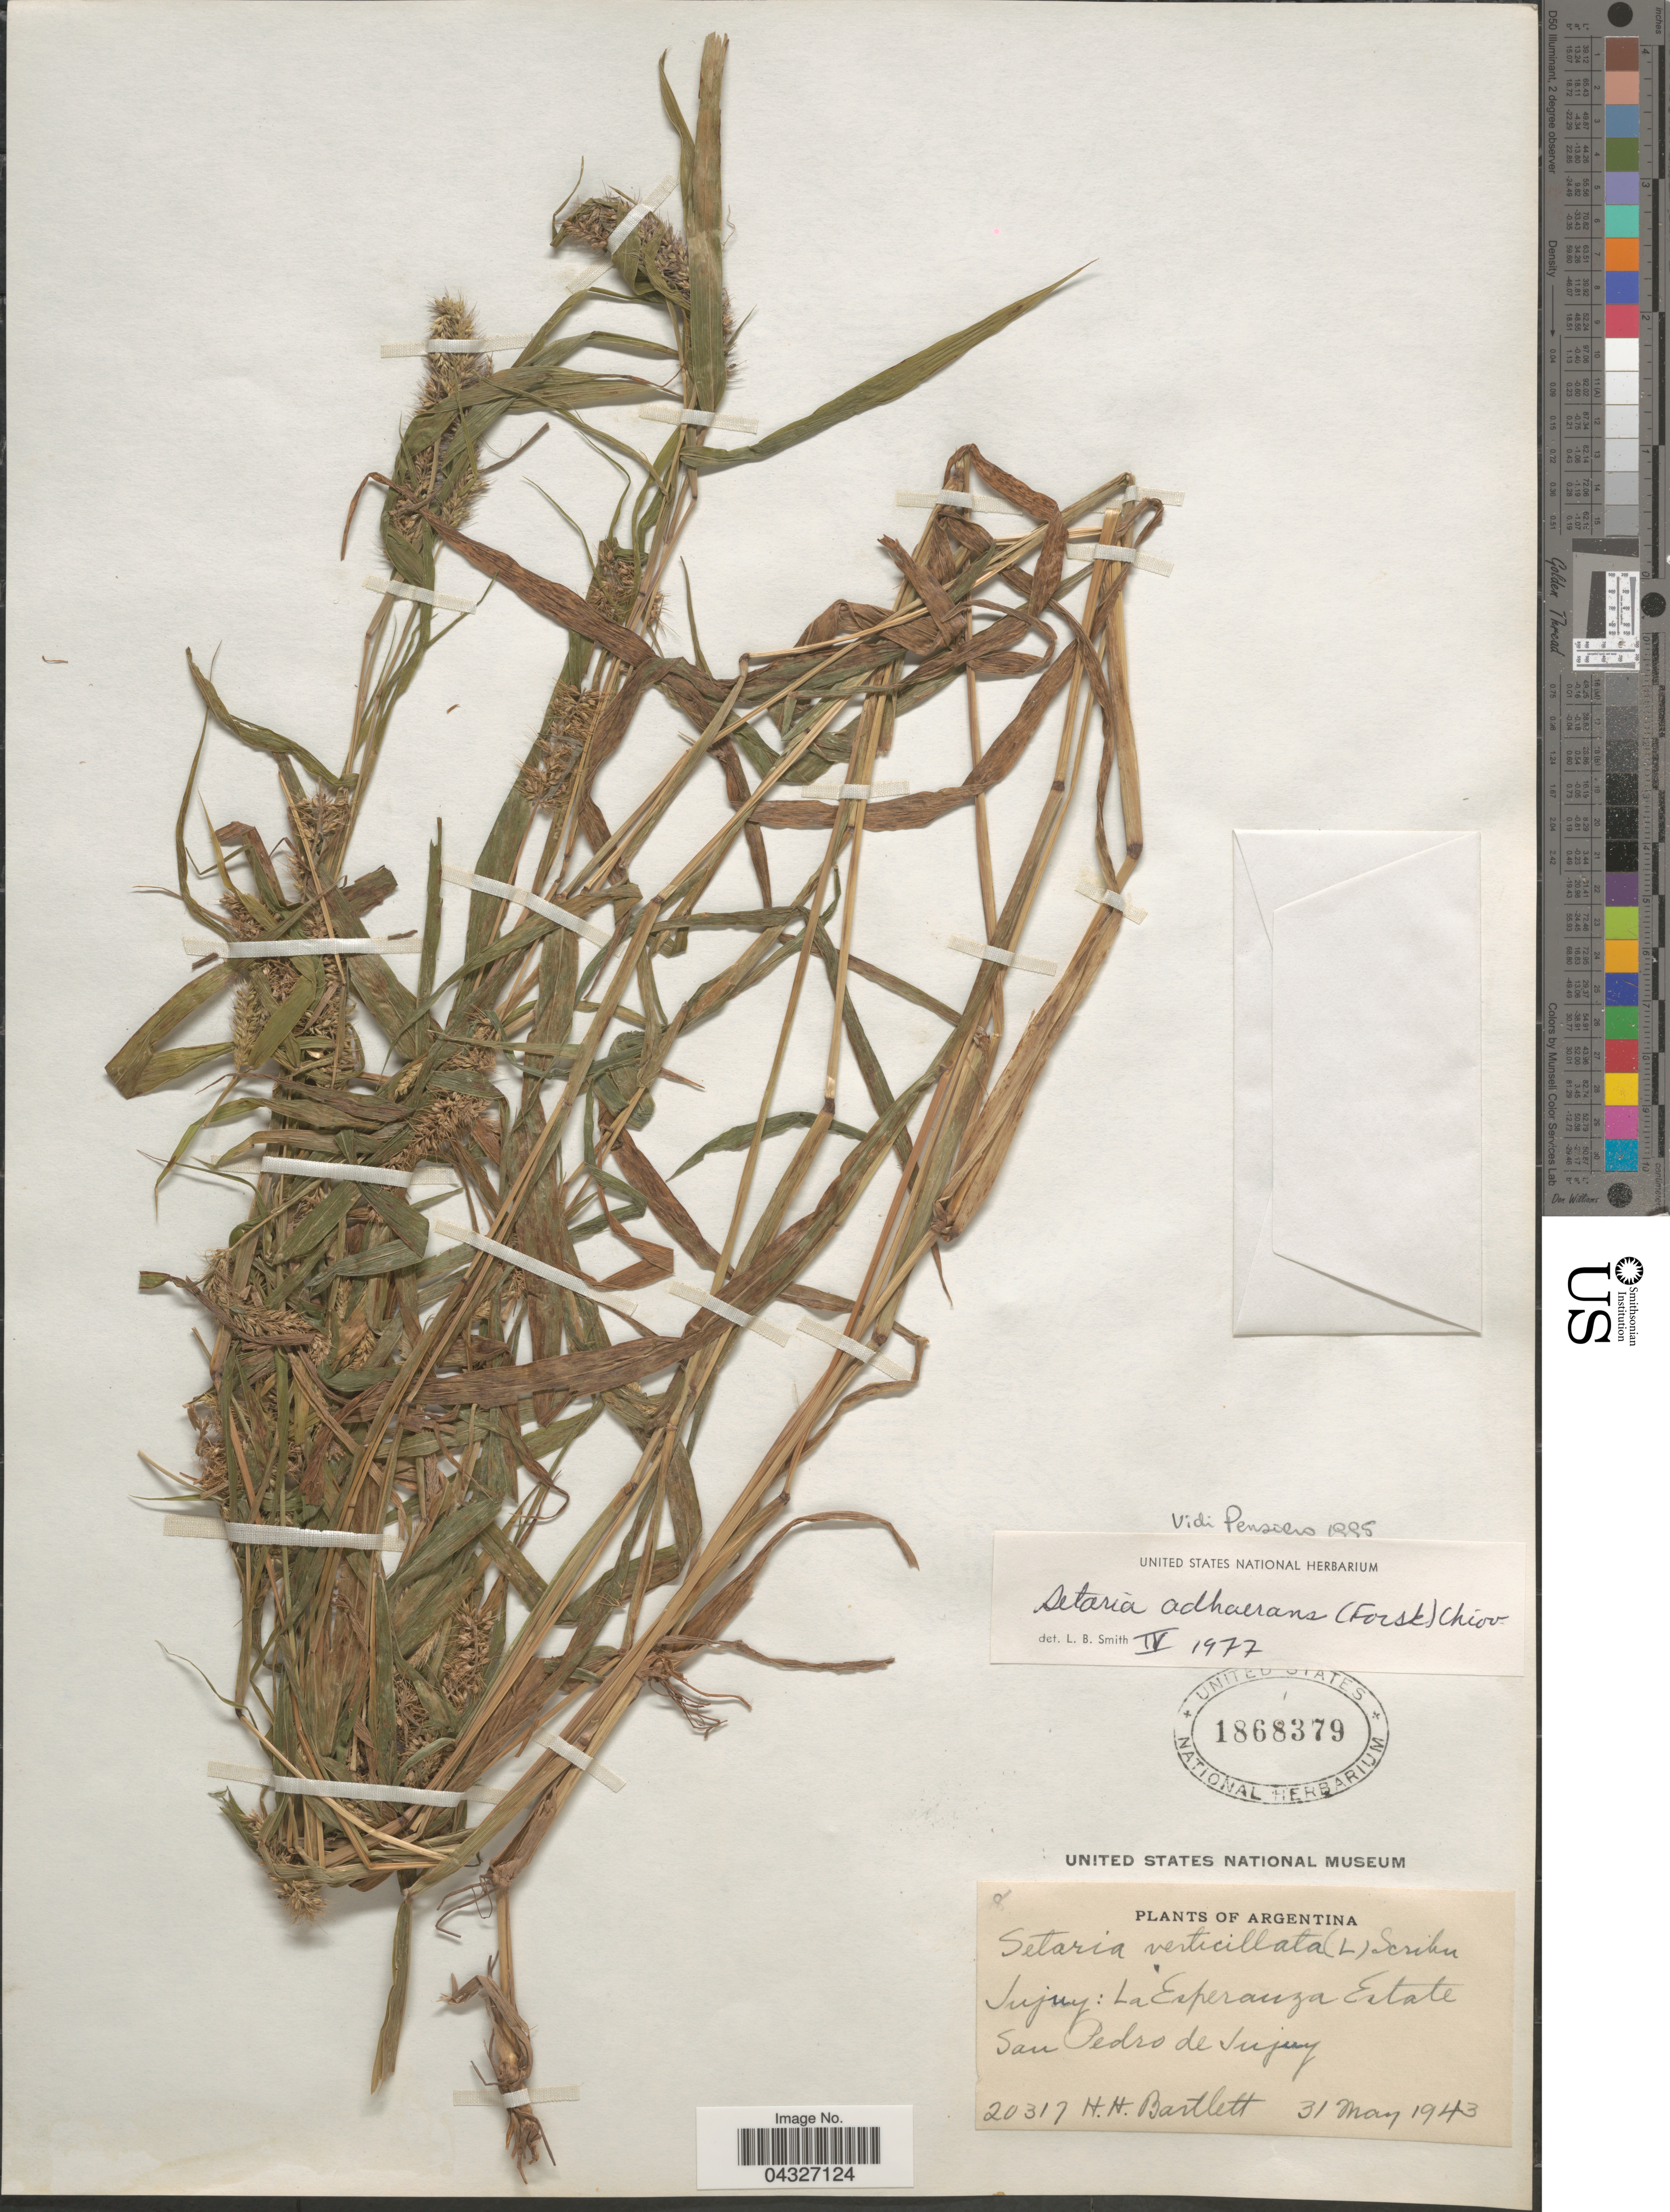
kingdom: Plantae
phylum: Tracheophyta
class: Liliopsida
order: Poales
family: Poaceae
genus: Setaria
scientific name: Setaria adhaerens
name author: (Forssk.) Chiov.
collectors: H. H. Bartlett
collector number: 20317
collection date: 1943-05-31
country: Argentina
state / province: Jujuy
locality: La Esperanza Estate. San Pedro de Jujuy.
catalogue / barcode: US 1868379